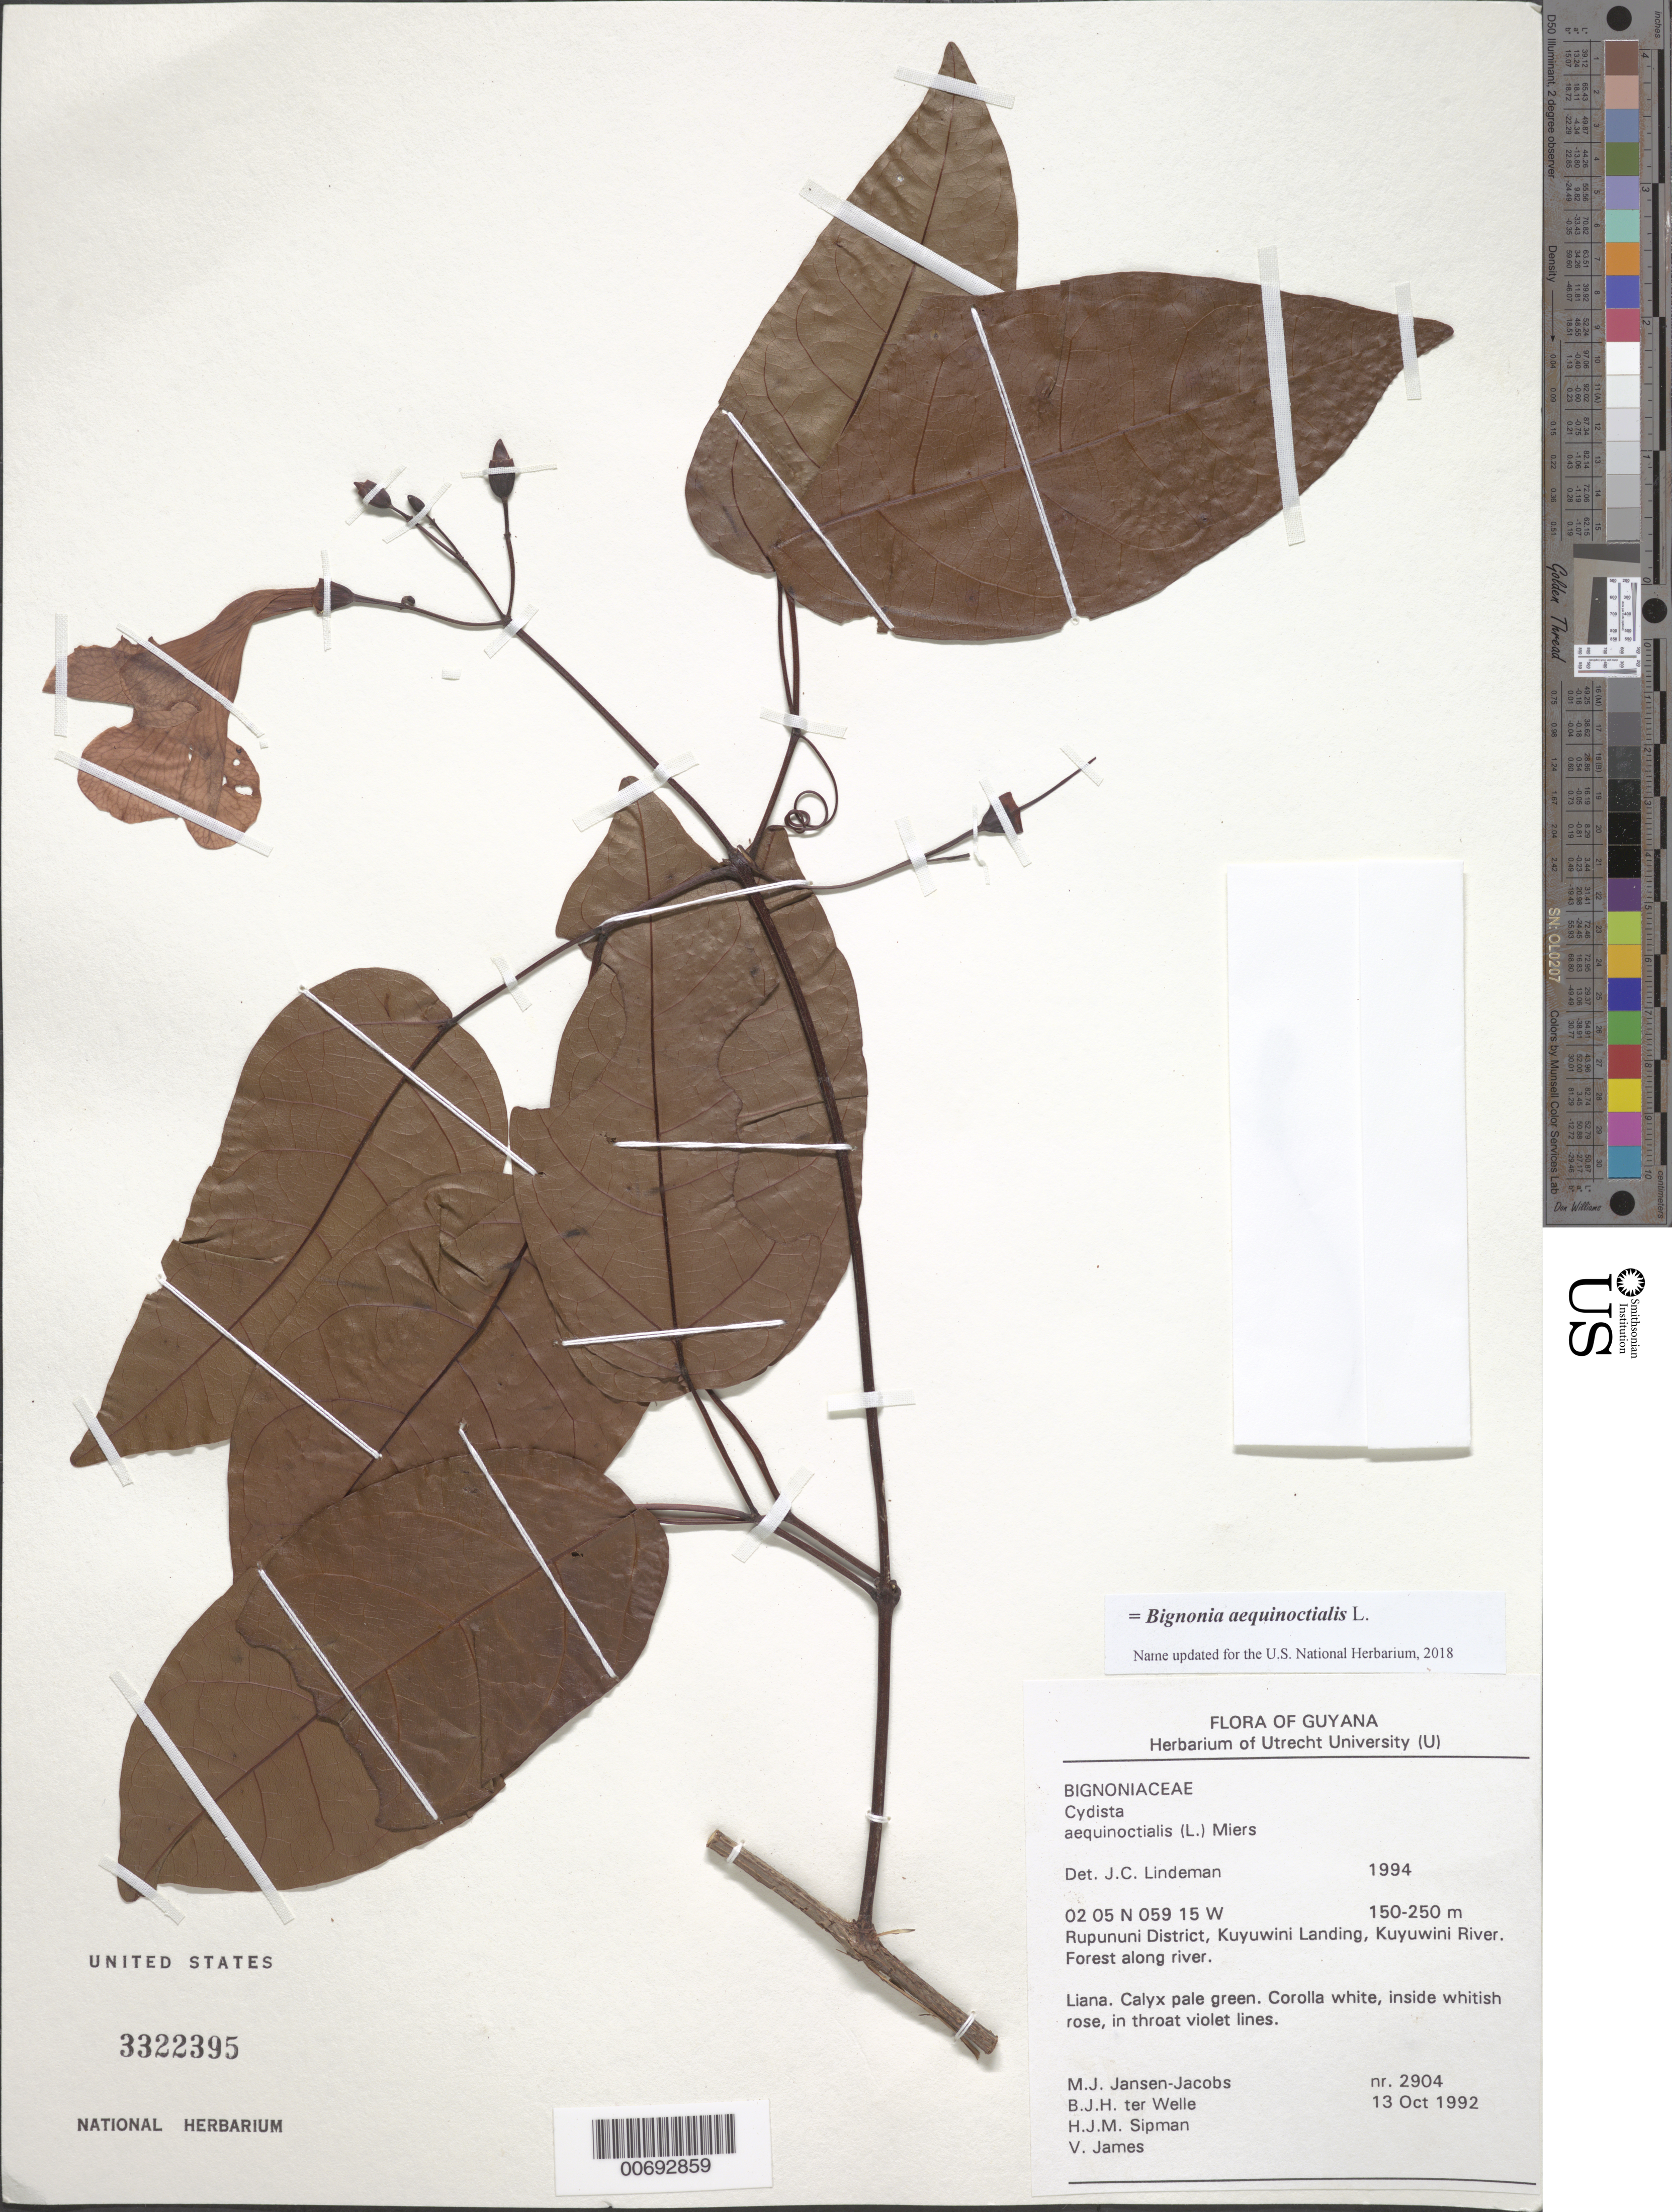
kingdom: Plantae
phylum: Tracheophyta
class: Magnoliopsida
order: Lamiales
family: Bignoniaceae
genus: Bignonia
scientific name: Bignonia aequinoctialis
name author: L.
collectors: M. J. Jansen-Jacobs, B. Welle, H. J. M. Sipman & V. James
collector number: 2904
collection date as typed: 13-Oct-92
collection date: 1992-10-13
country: Guyana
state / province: U. Takutu-U. Essequibo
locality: Kuyuwini Landing, Kuyuwini River, Rupununi District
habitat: Forest along river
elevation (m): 150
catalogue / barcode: US 3322395